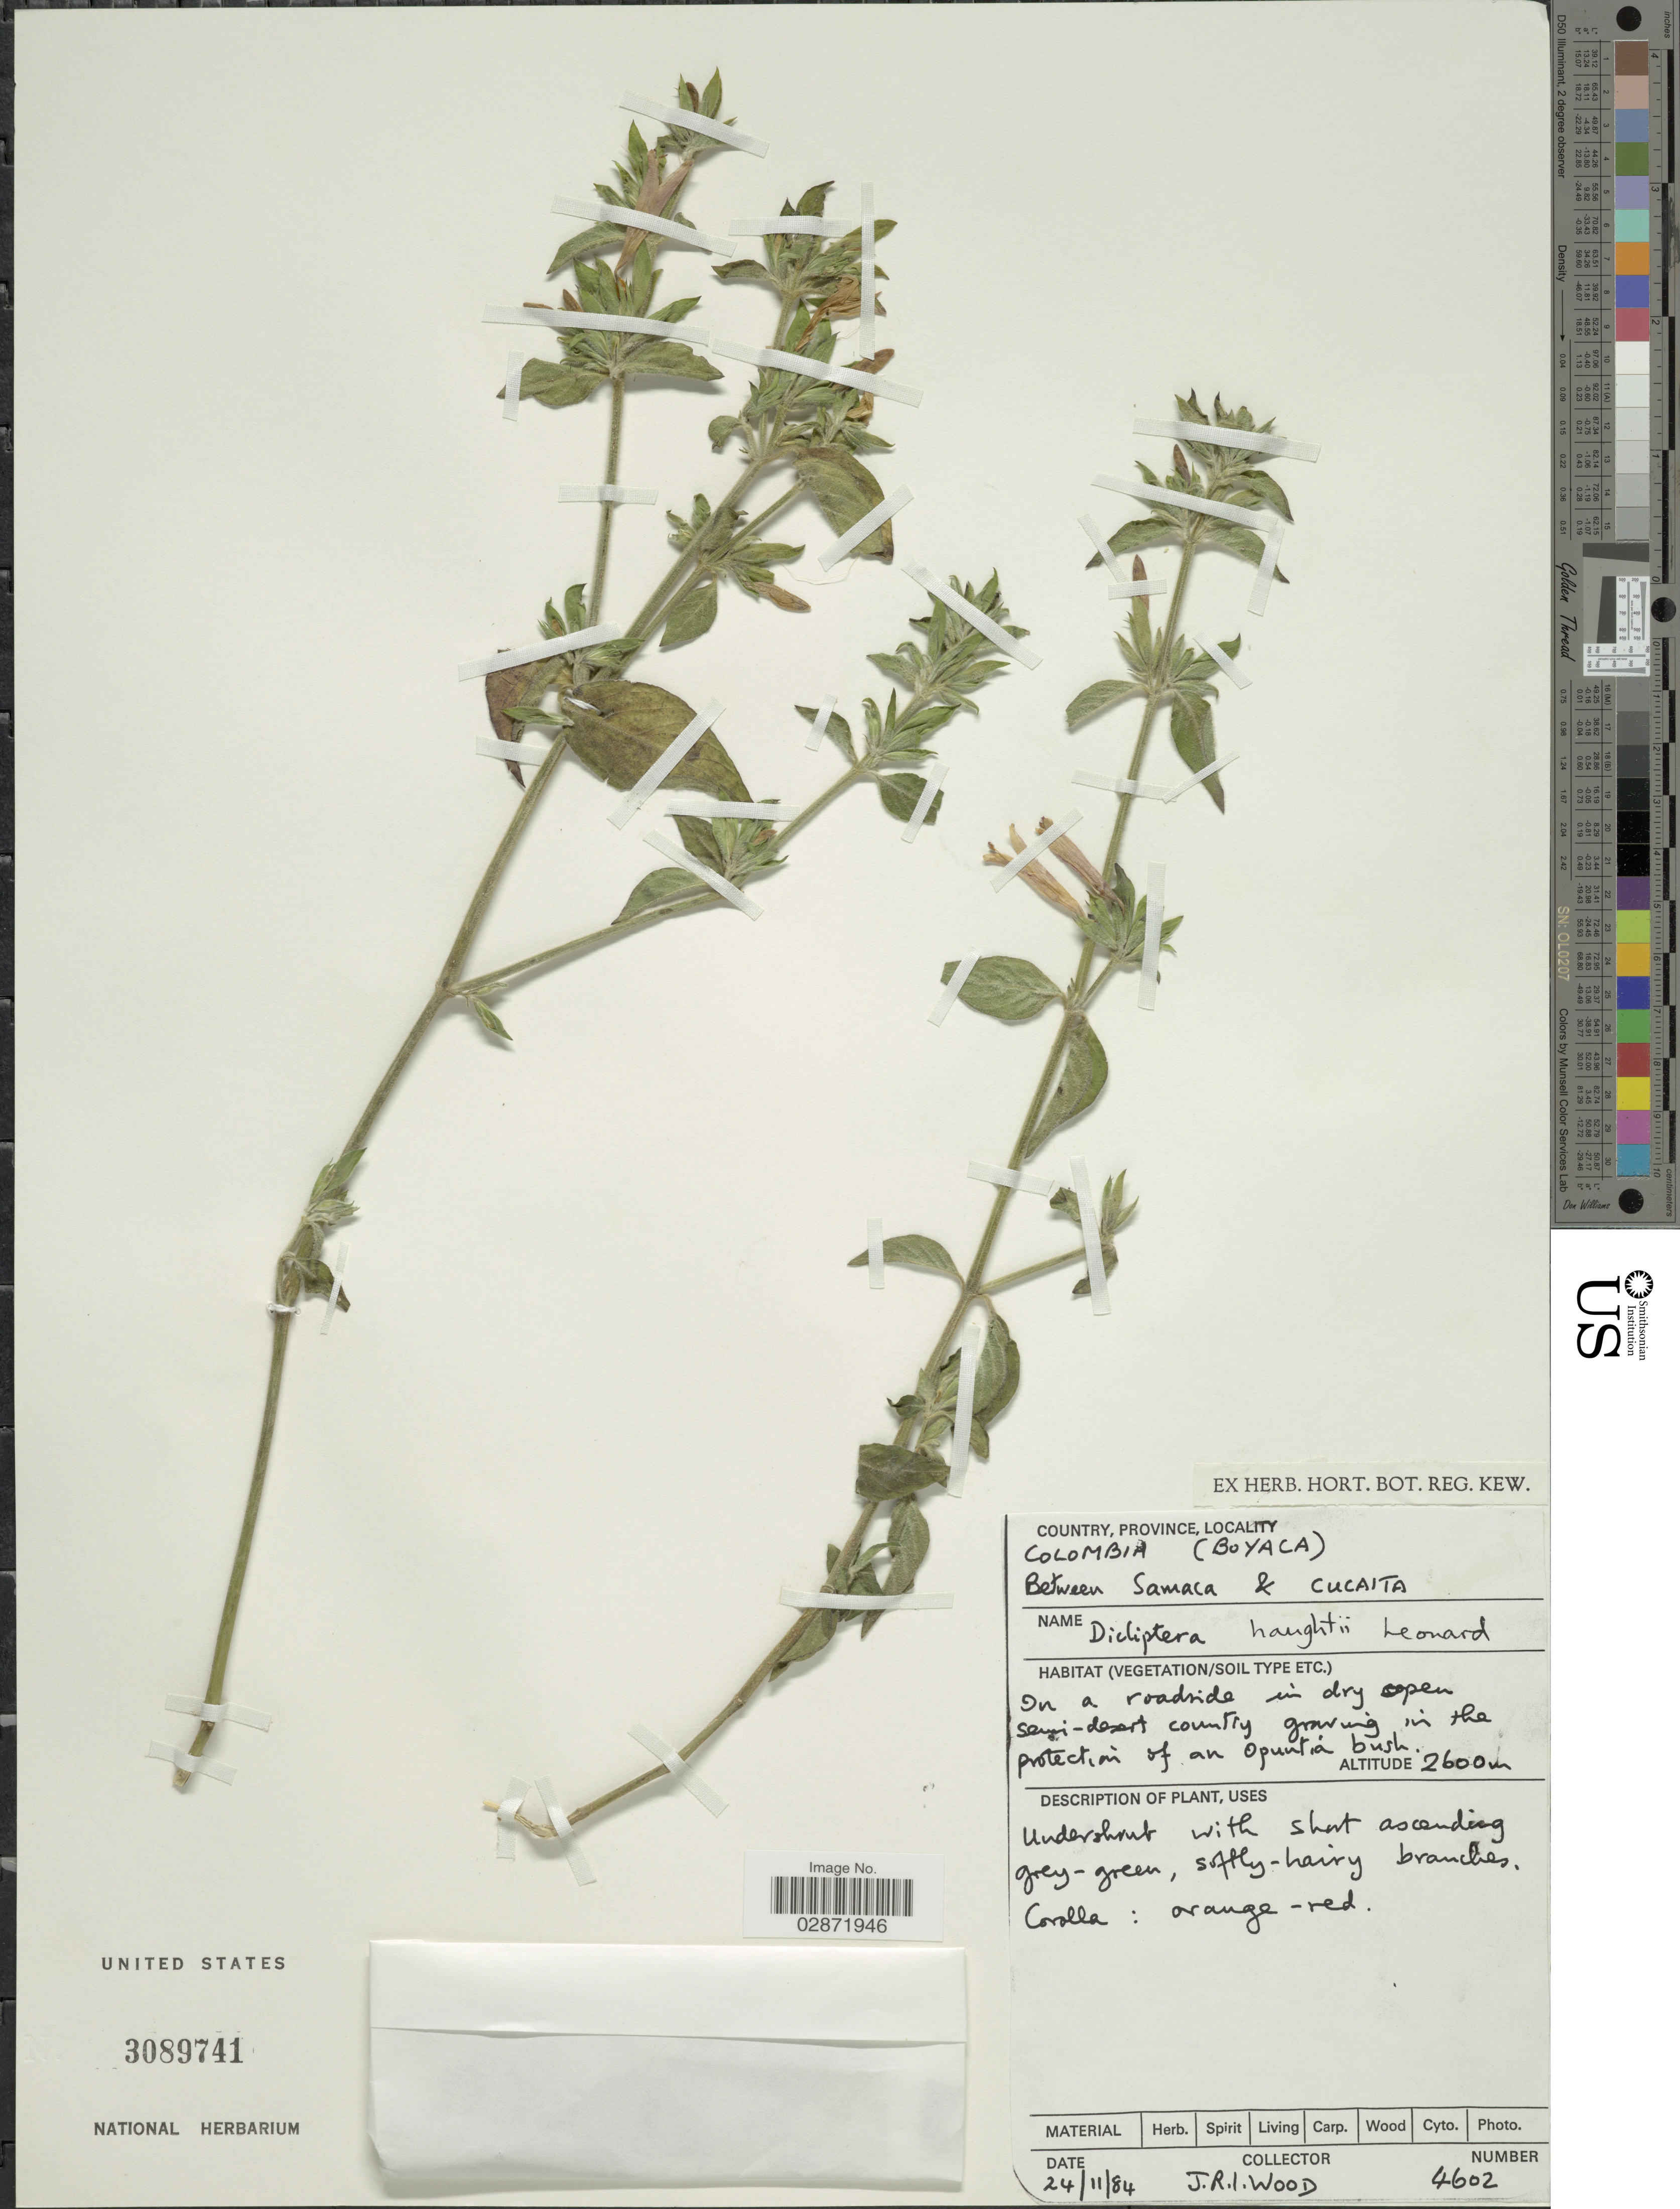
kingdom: Plantae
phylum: Tracheophyta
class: Magnoliopsida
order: Lamiales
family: Acanthaceae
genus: Dicliptera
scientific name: Dicliptera haughtii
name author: Leonard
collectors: J. R. I. Wood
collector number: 4602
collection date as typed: Transcribed d/m/y: 24/11/84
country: Colombia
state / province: Boyacá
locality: Between Samaca & Cucaita.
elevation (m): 2600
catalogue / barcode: US 3089741